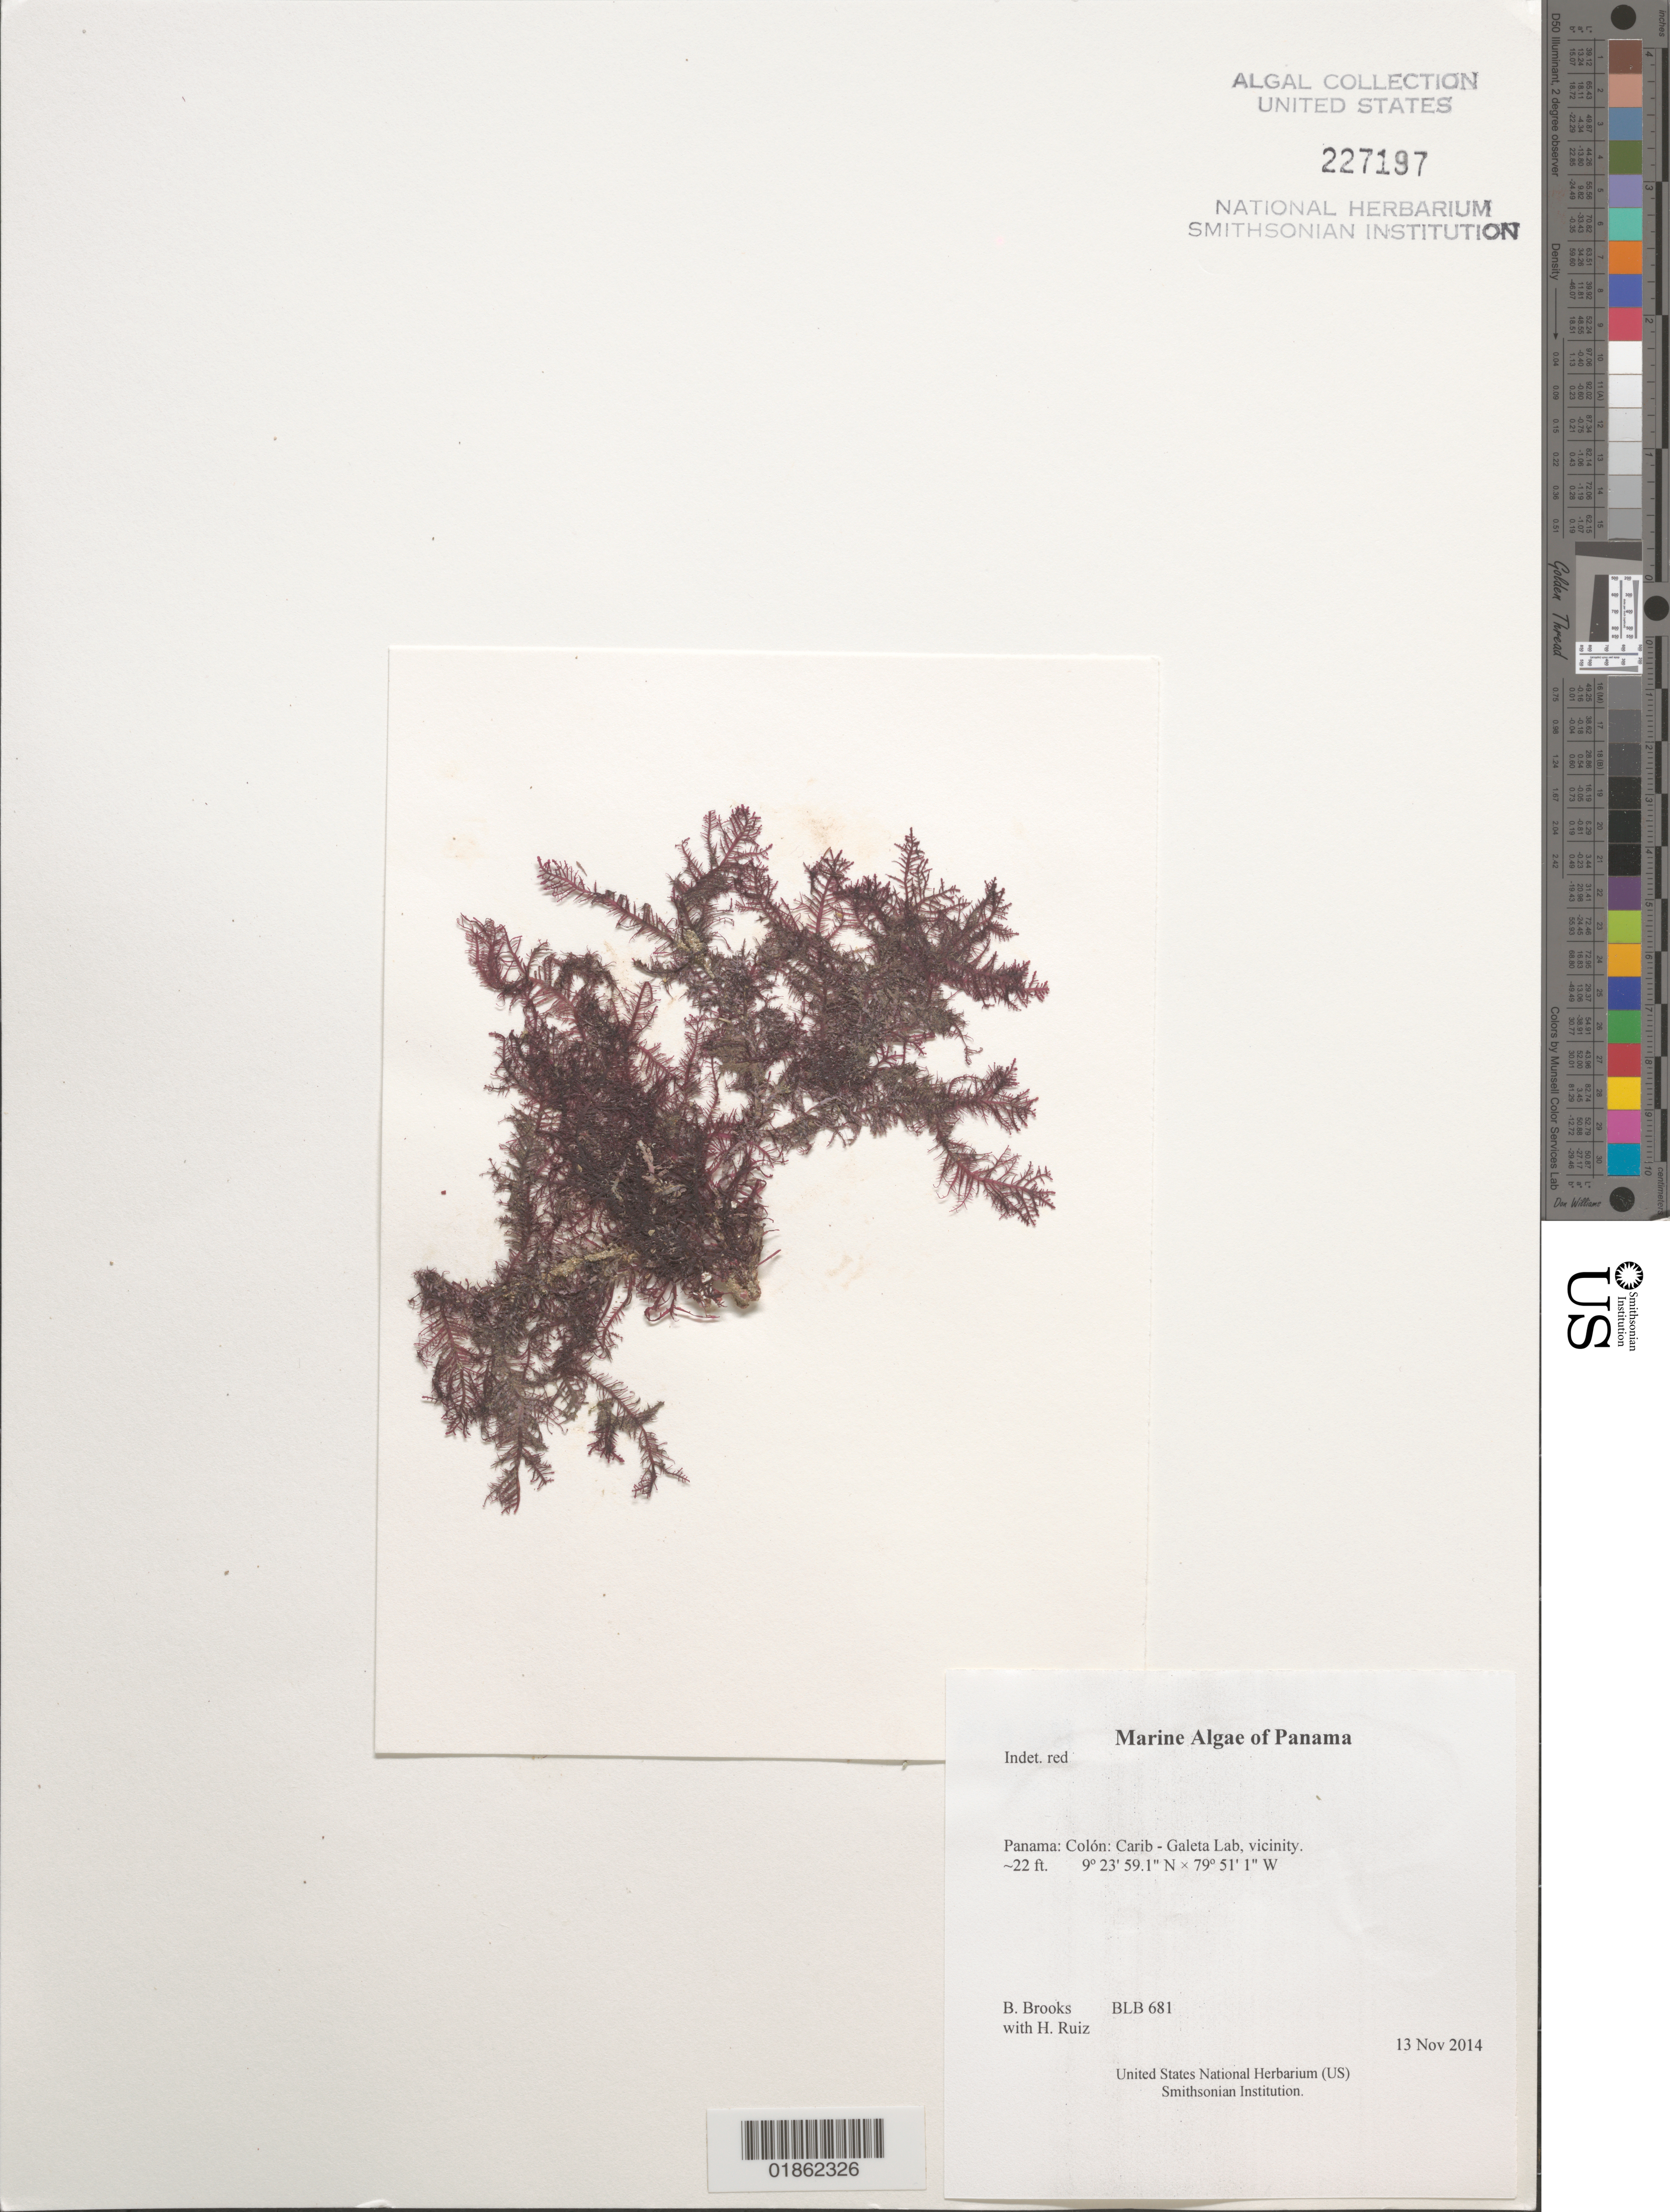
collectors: B. Brooks & H. Ruiz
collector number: BLB 681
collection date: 2014-11-13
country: Panama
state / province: Colón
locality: Carib - Galeta Lab, vicinity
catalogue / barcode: US 227197